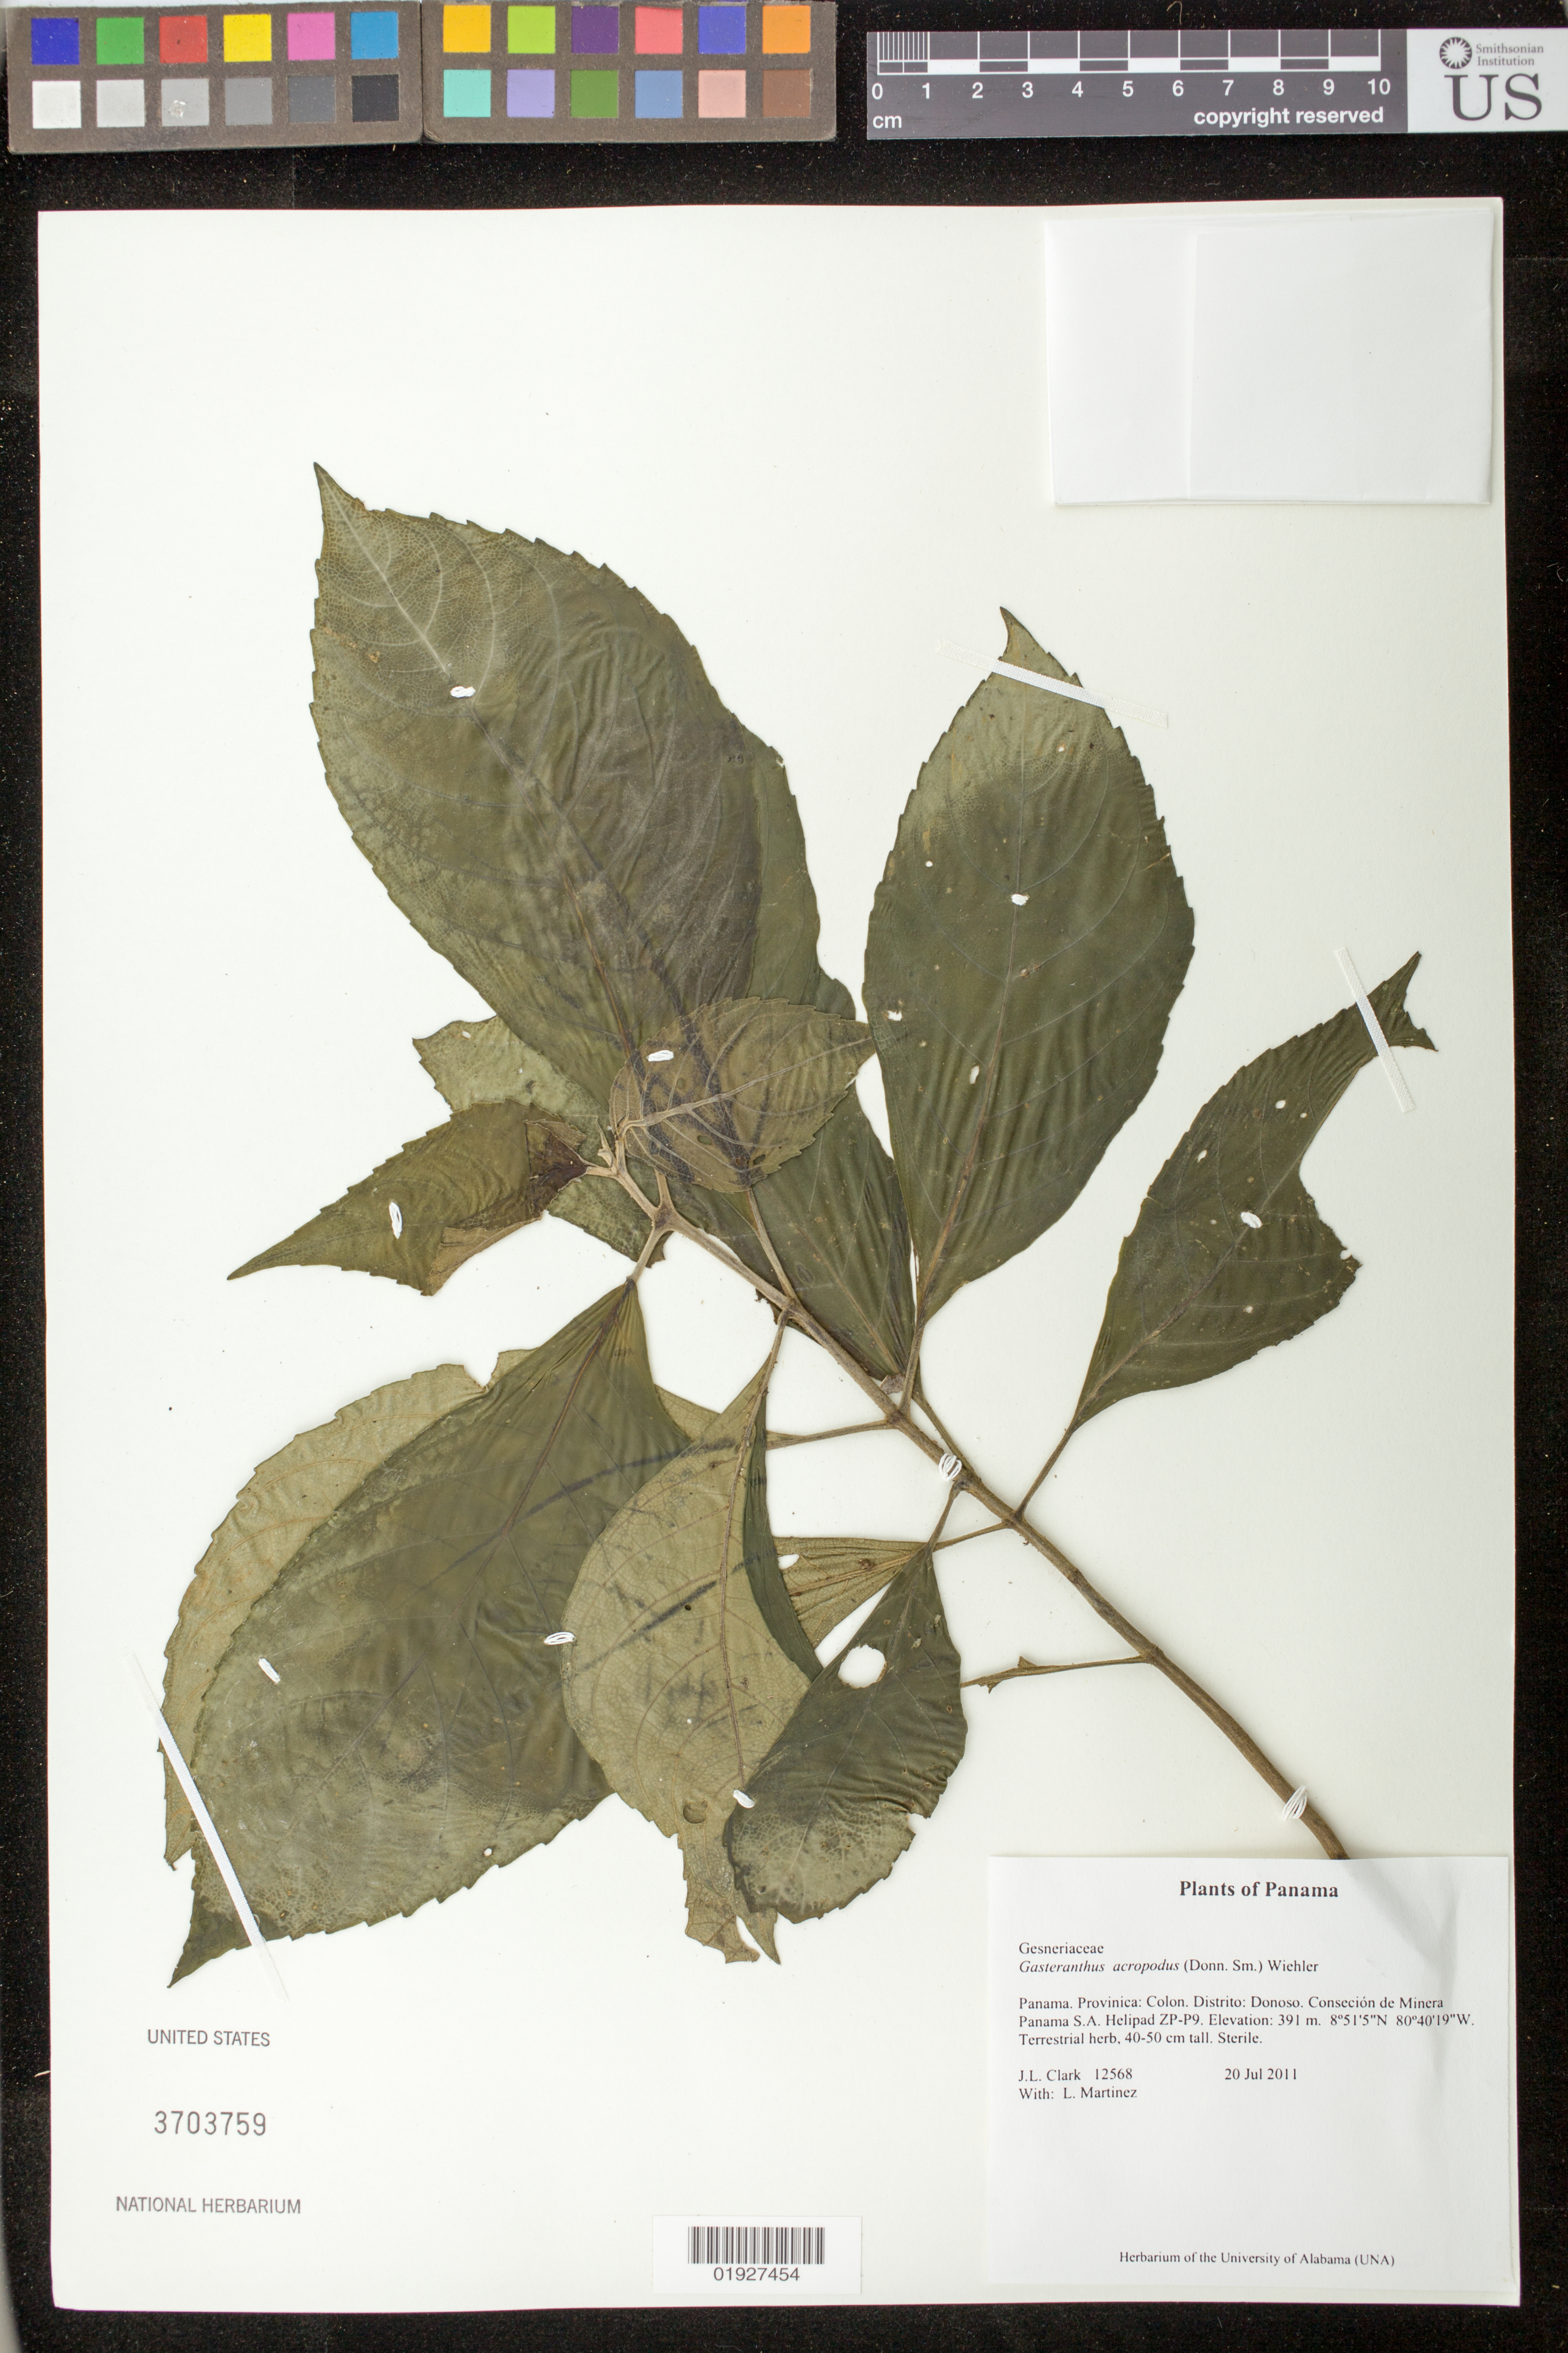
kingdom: Plantae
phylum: Tracheophyta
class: Magnoliopsida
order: Lamiales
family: Gesneriaceae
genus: Gasteranthus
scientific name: Gasteranthus acropodus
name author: (Donn. Sm.) Wiehler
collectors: J. L. Clark & L. Martinez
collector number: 12568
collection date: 2011-07-20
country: Panama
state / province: Colón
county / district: Donoso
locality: Conseción de Minera Panama S.A. Helipad ZP-P9.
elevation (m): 391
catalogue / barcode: US 3703759